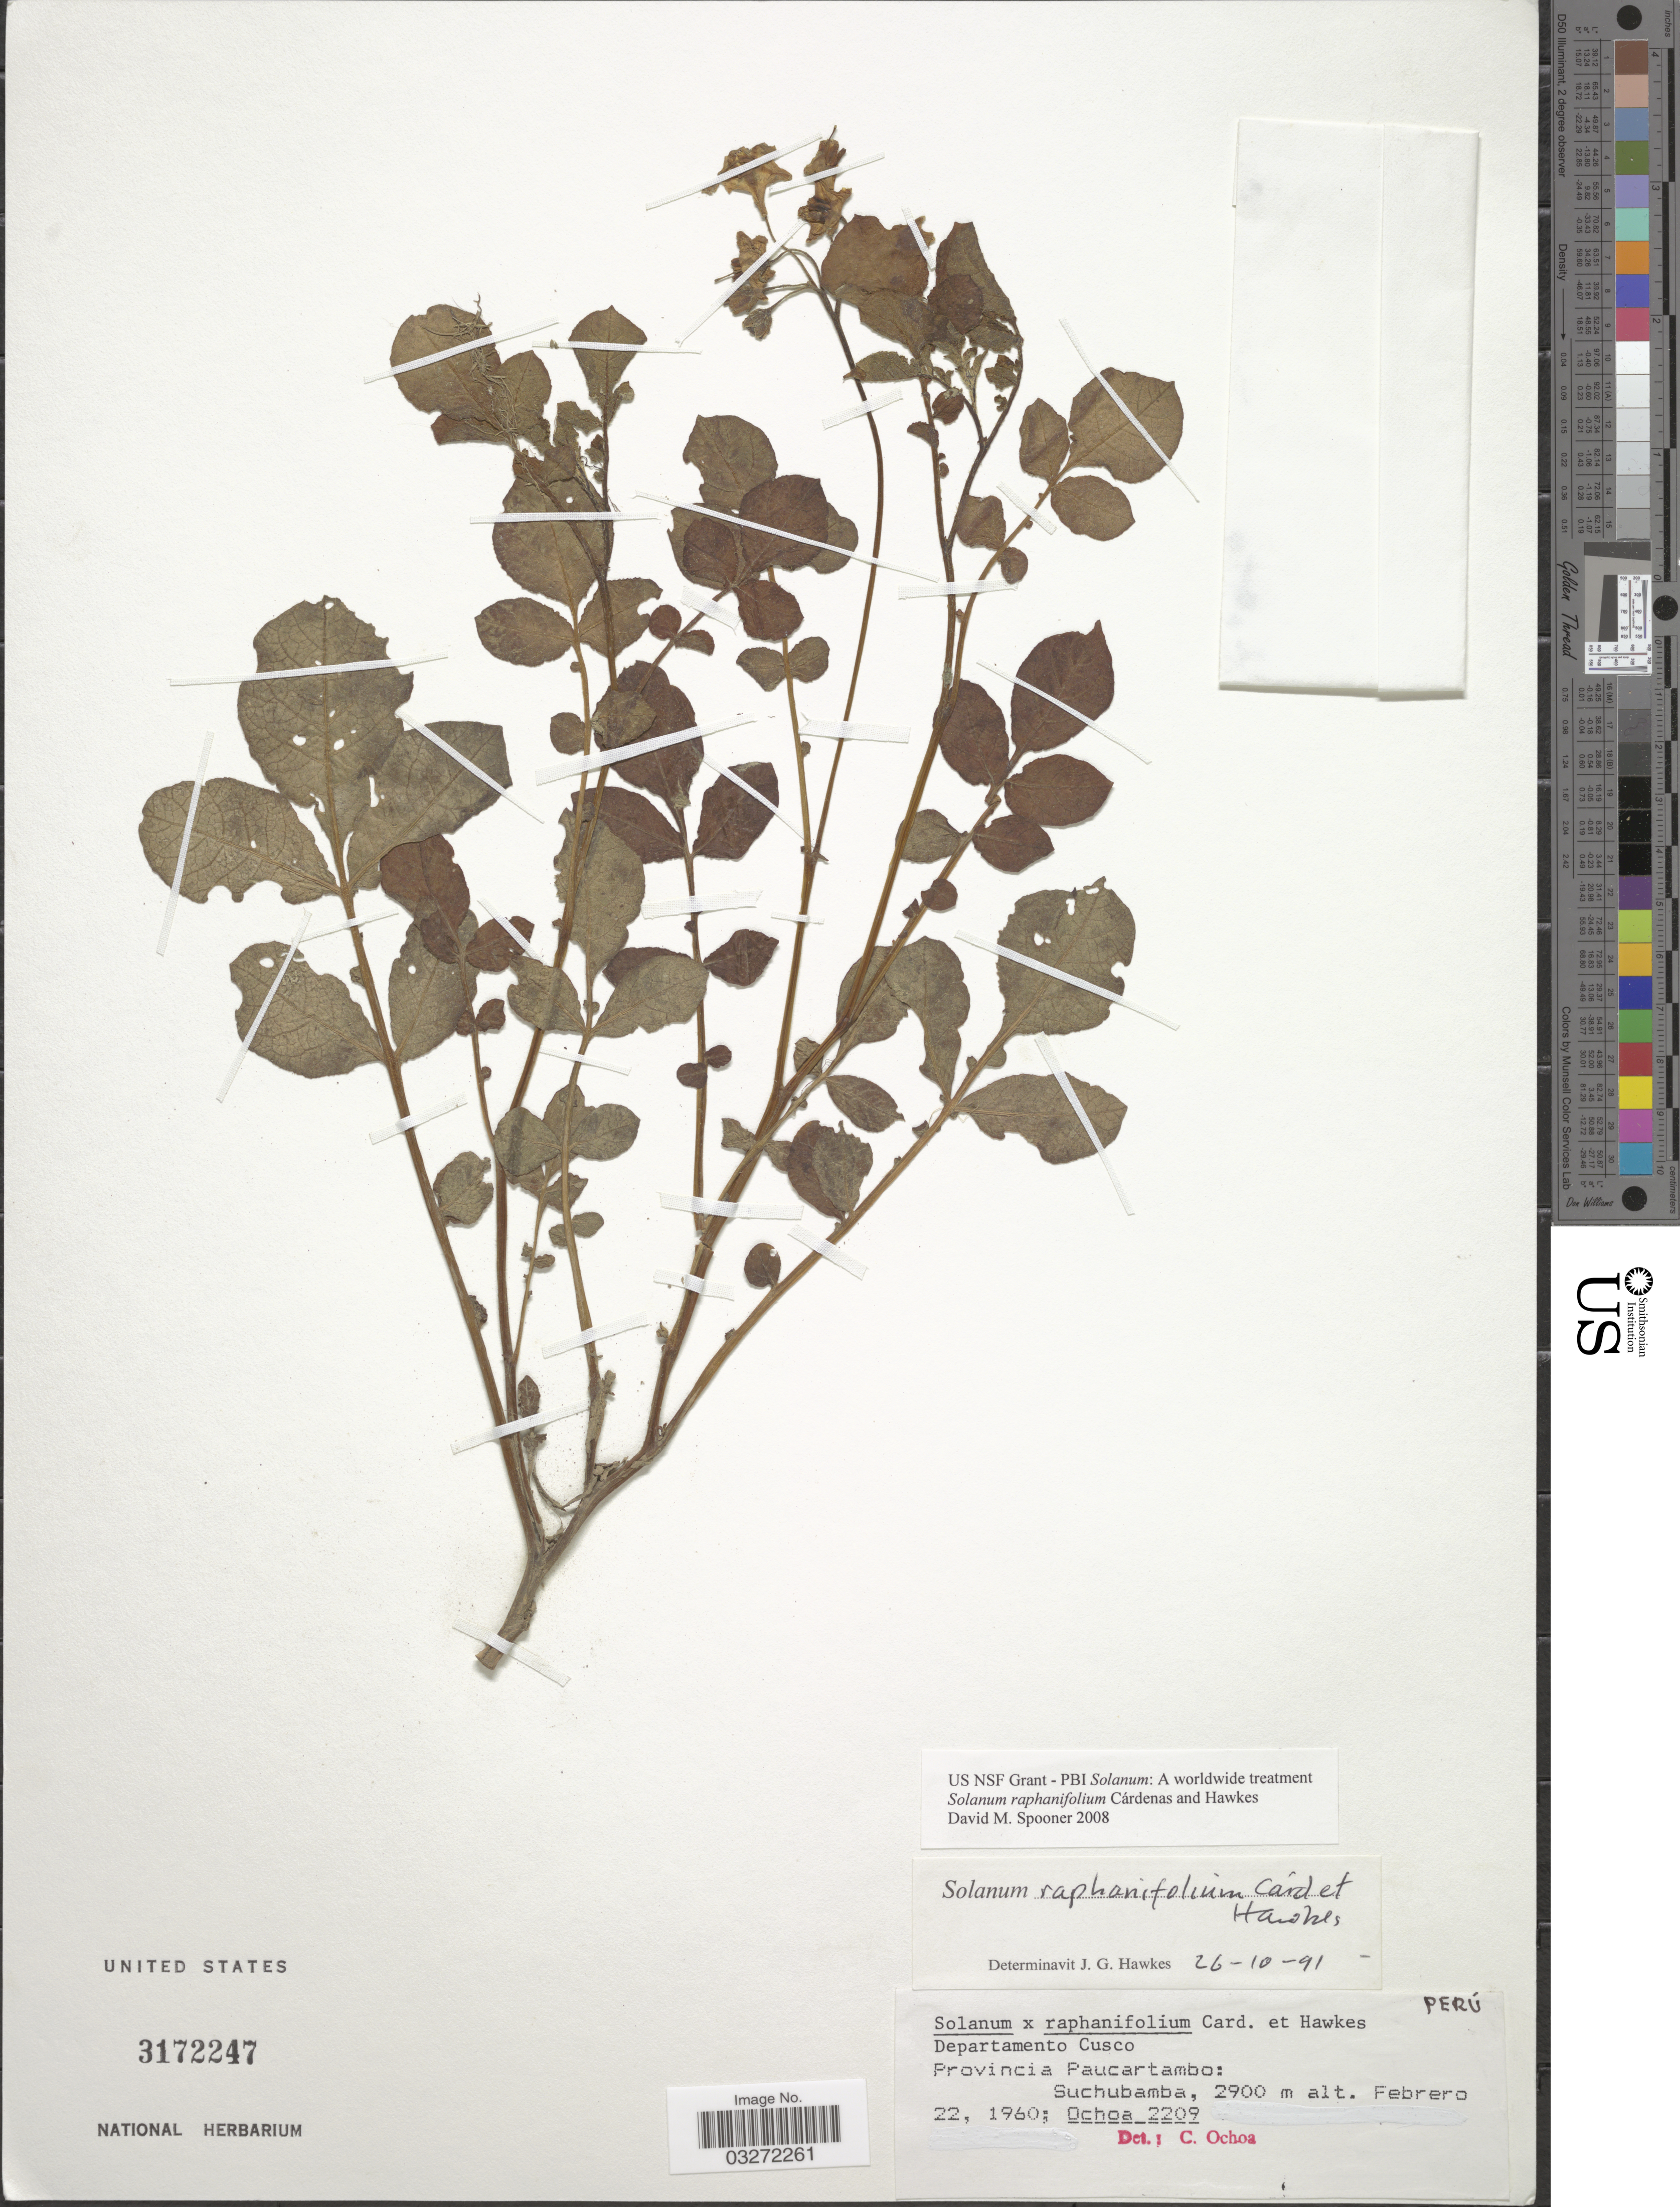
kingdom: Plantae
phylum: Tracheophyta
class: Magnoliopsida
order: Solanales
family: Solanaceae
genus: Solanum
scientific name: Solanum raphanifolium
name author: Cárdenas & Hawkes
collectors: -. Ochoa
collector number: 2209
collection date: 1960-02-22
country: Peru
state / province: Cusco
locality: Departamento Cusco, Provincia Paucartambo, Suchubamba.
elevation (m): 2900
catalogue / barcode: US 3172247